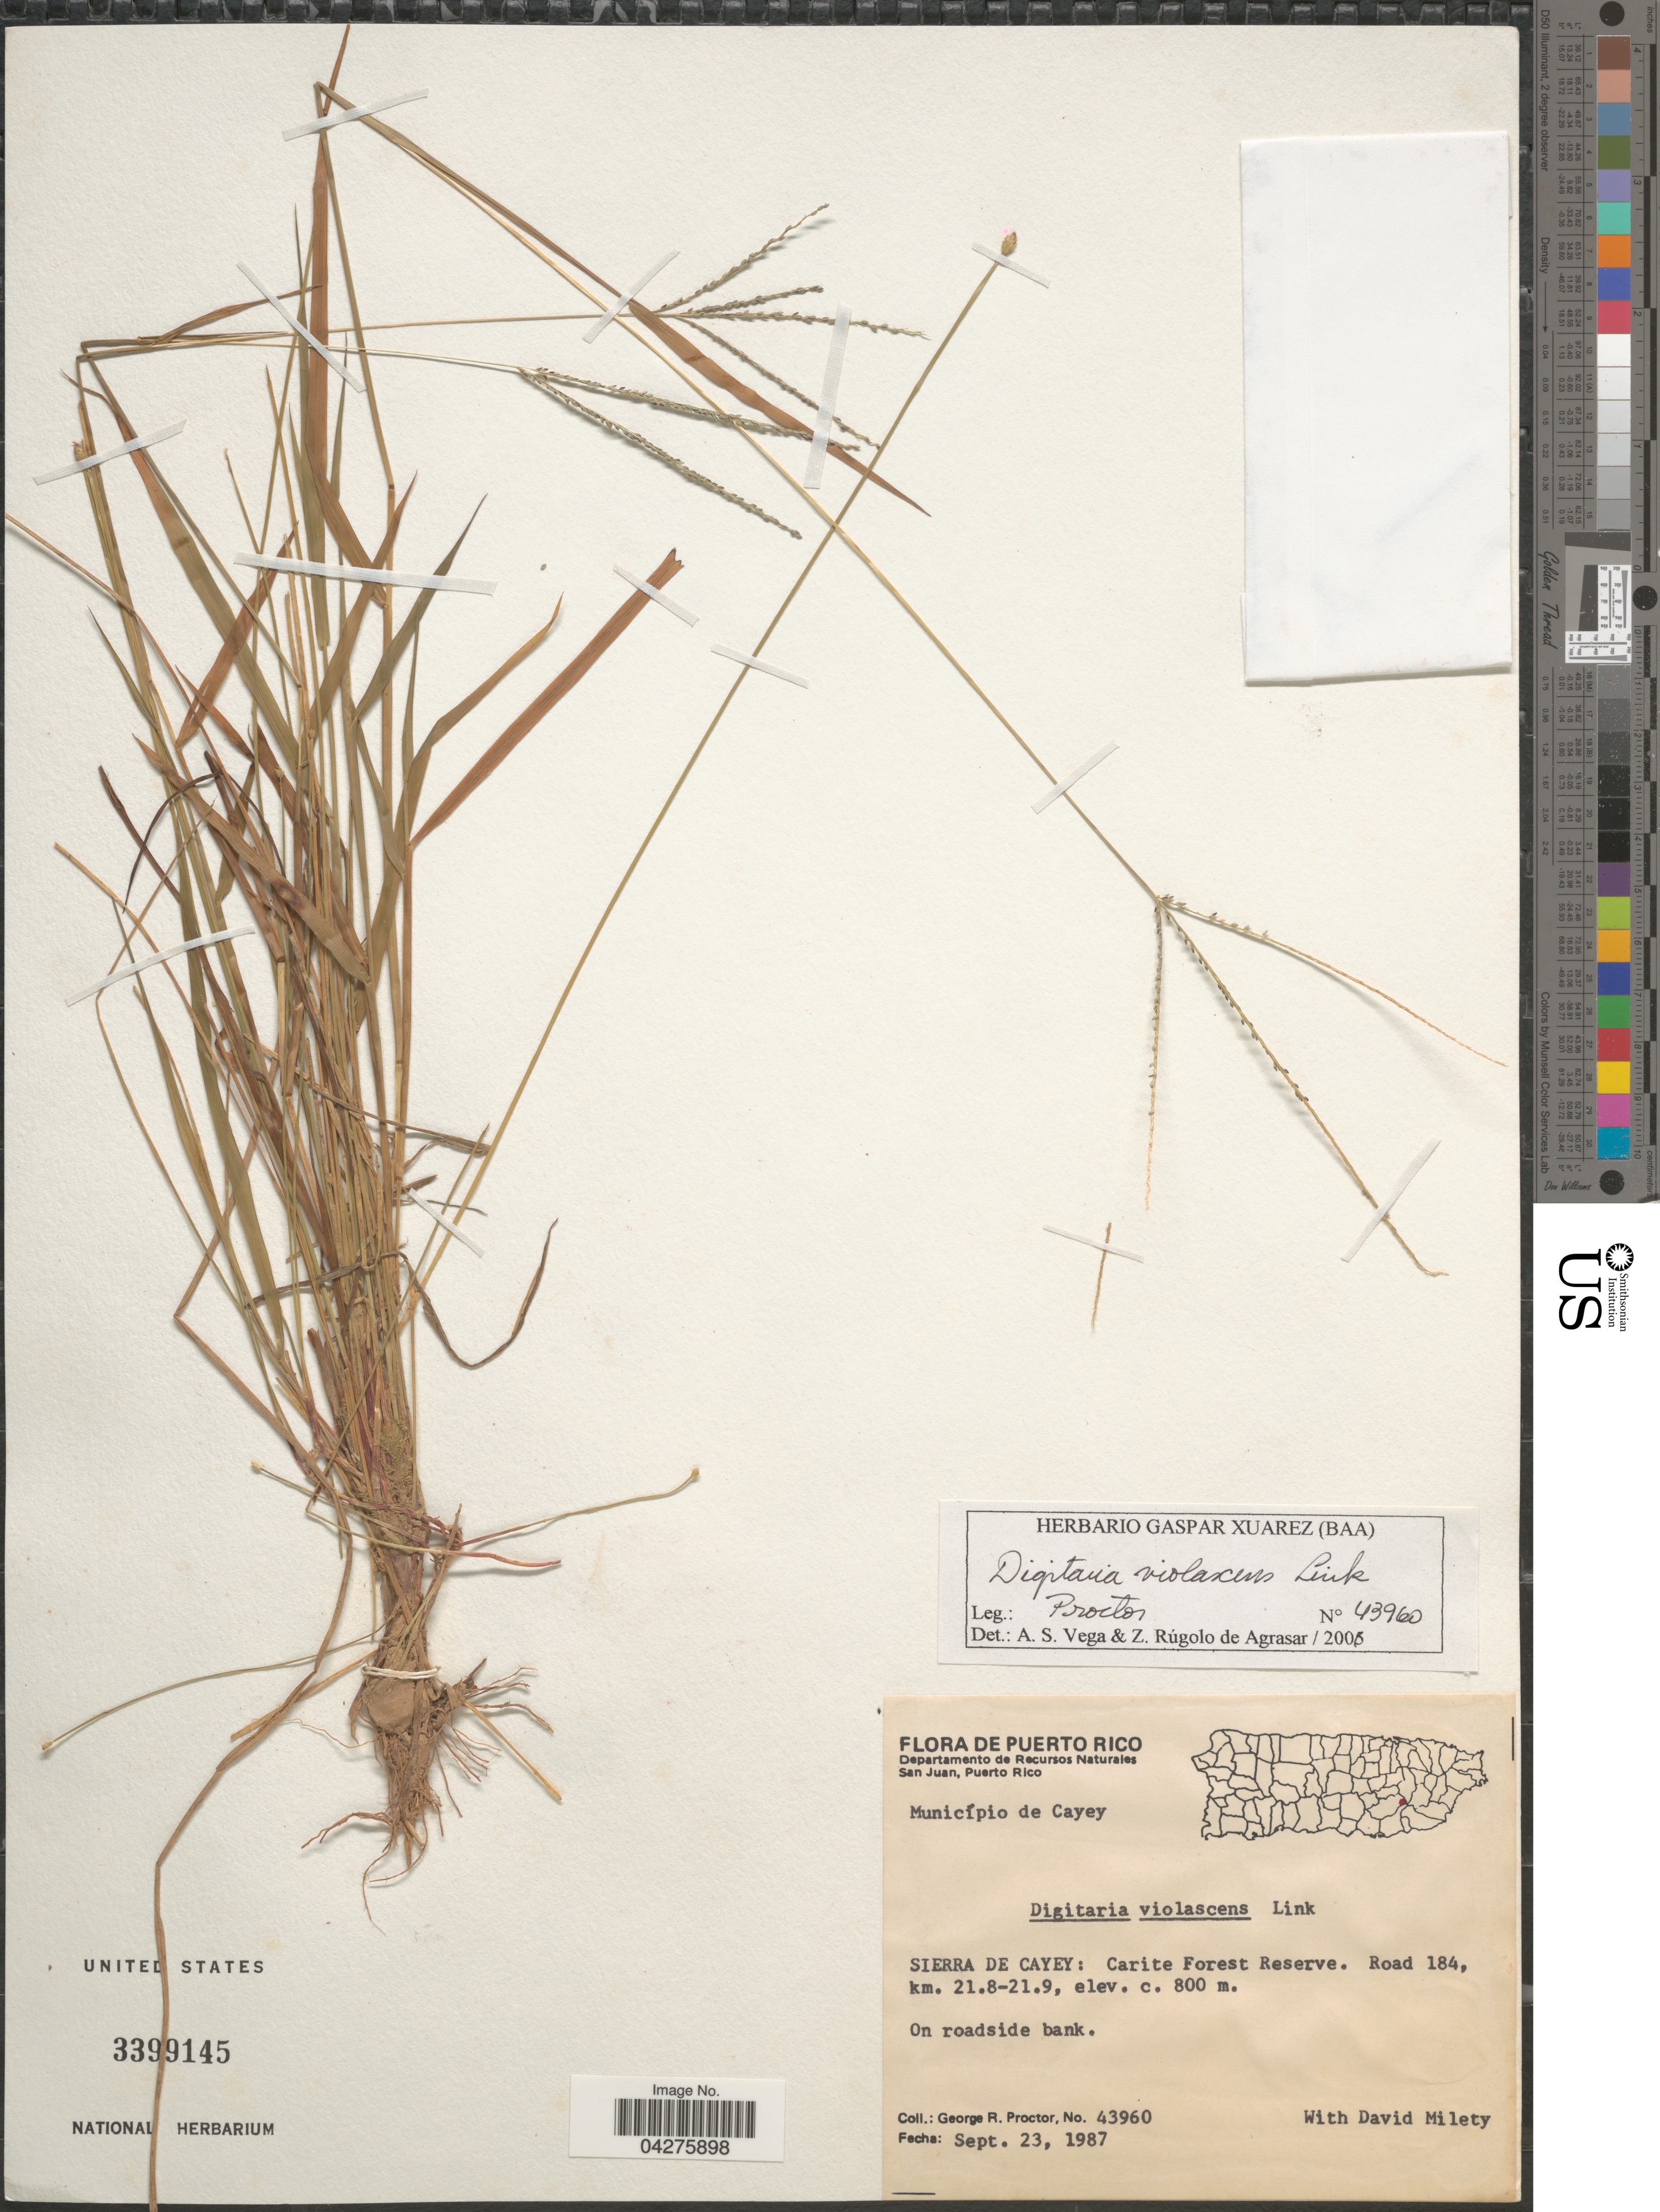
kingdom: Plantae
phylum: Tracheophyta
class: Liliopsida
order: Poales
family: Poaceae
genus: Digitaria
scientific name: Digitaria violascens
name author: Link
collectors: G. R. Proctor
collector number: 43960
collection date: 1987-09-23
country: Puerto Rico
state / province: Çayey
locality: Departamento de Recursos Naturales. San Juan. Sierra de Cayey: Carite Forest Reserve. Road 184, km. 21.8-21.9. On roadside bank.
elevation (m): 800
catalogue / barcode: US 3399145